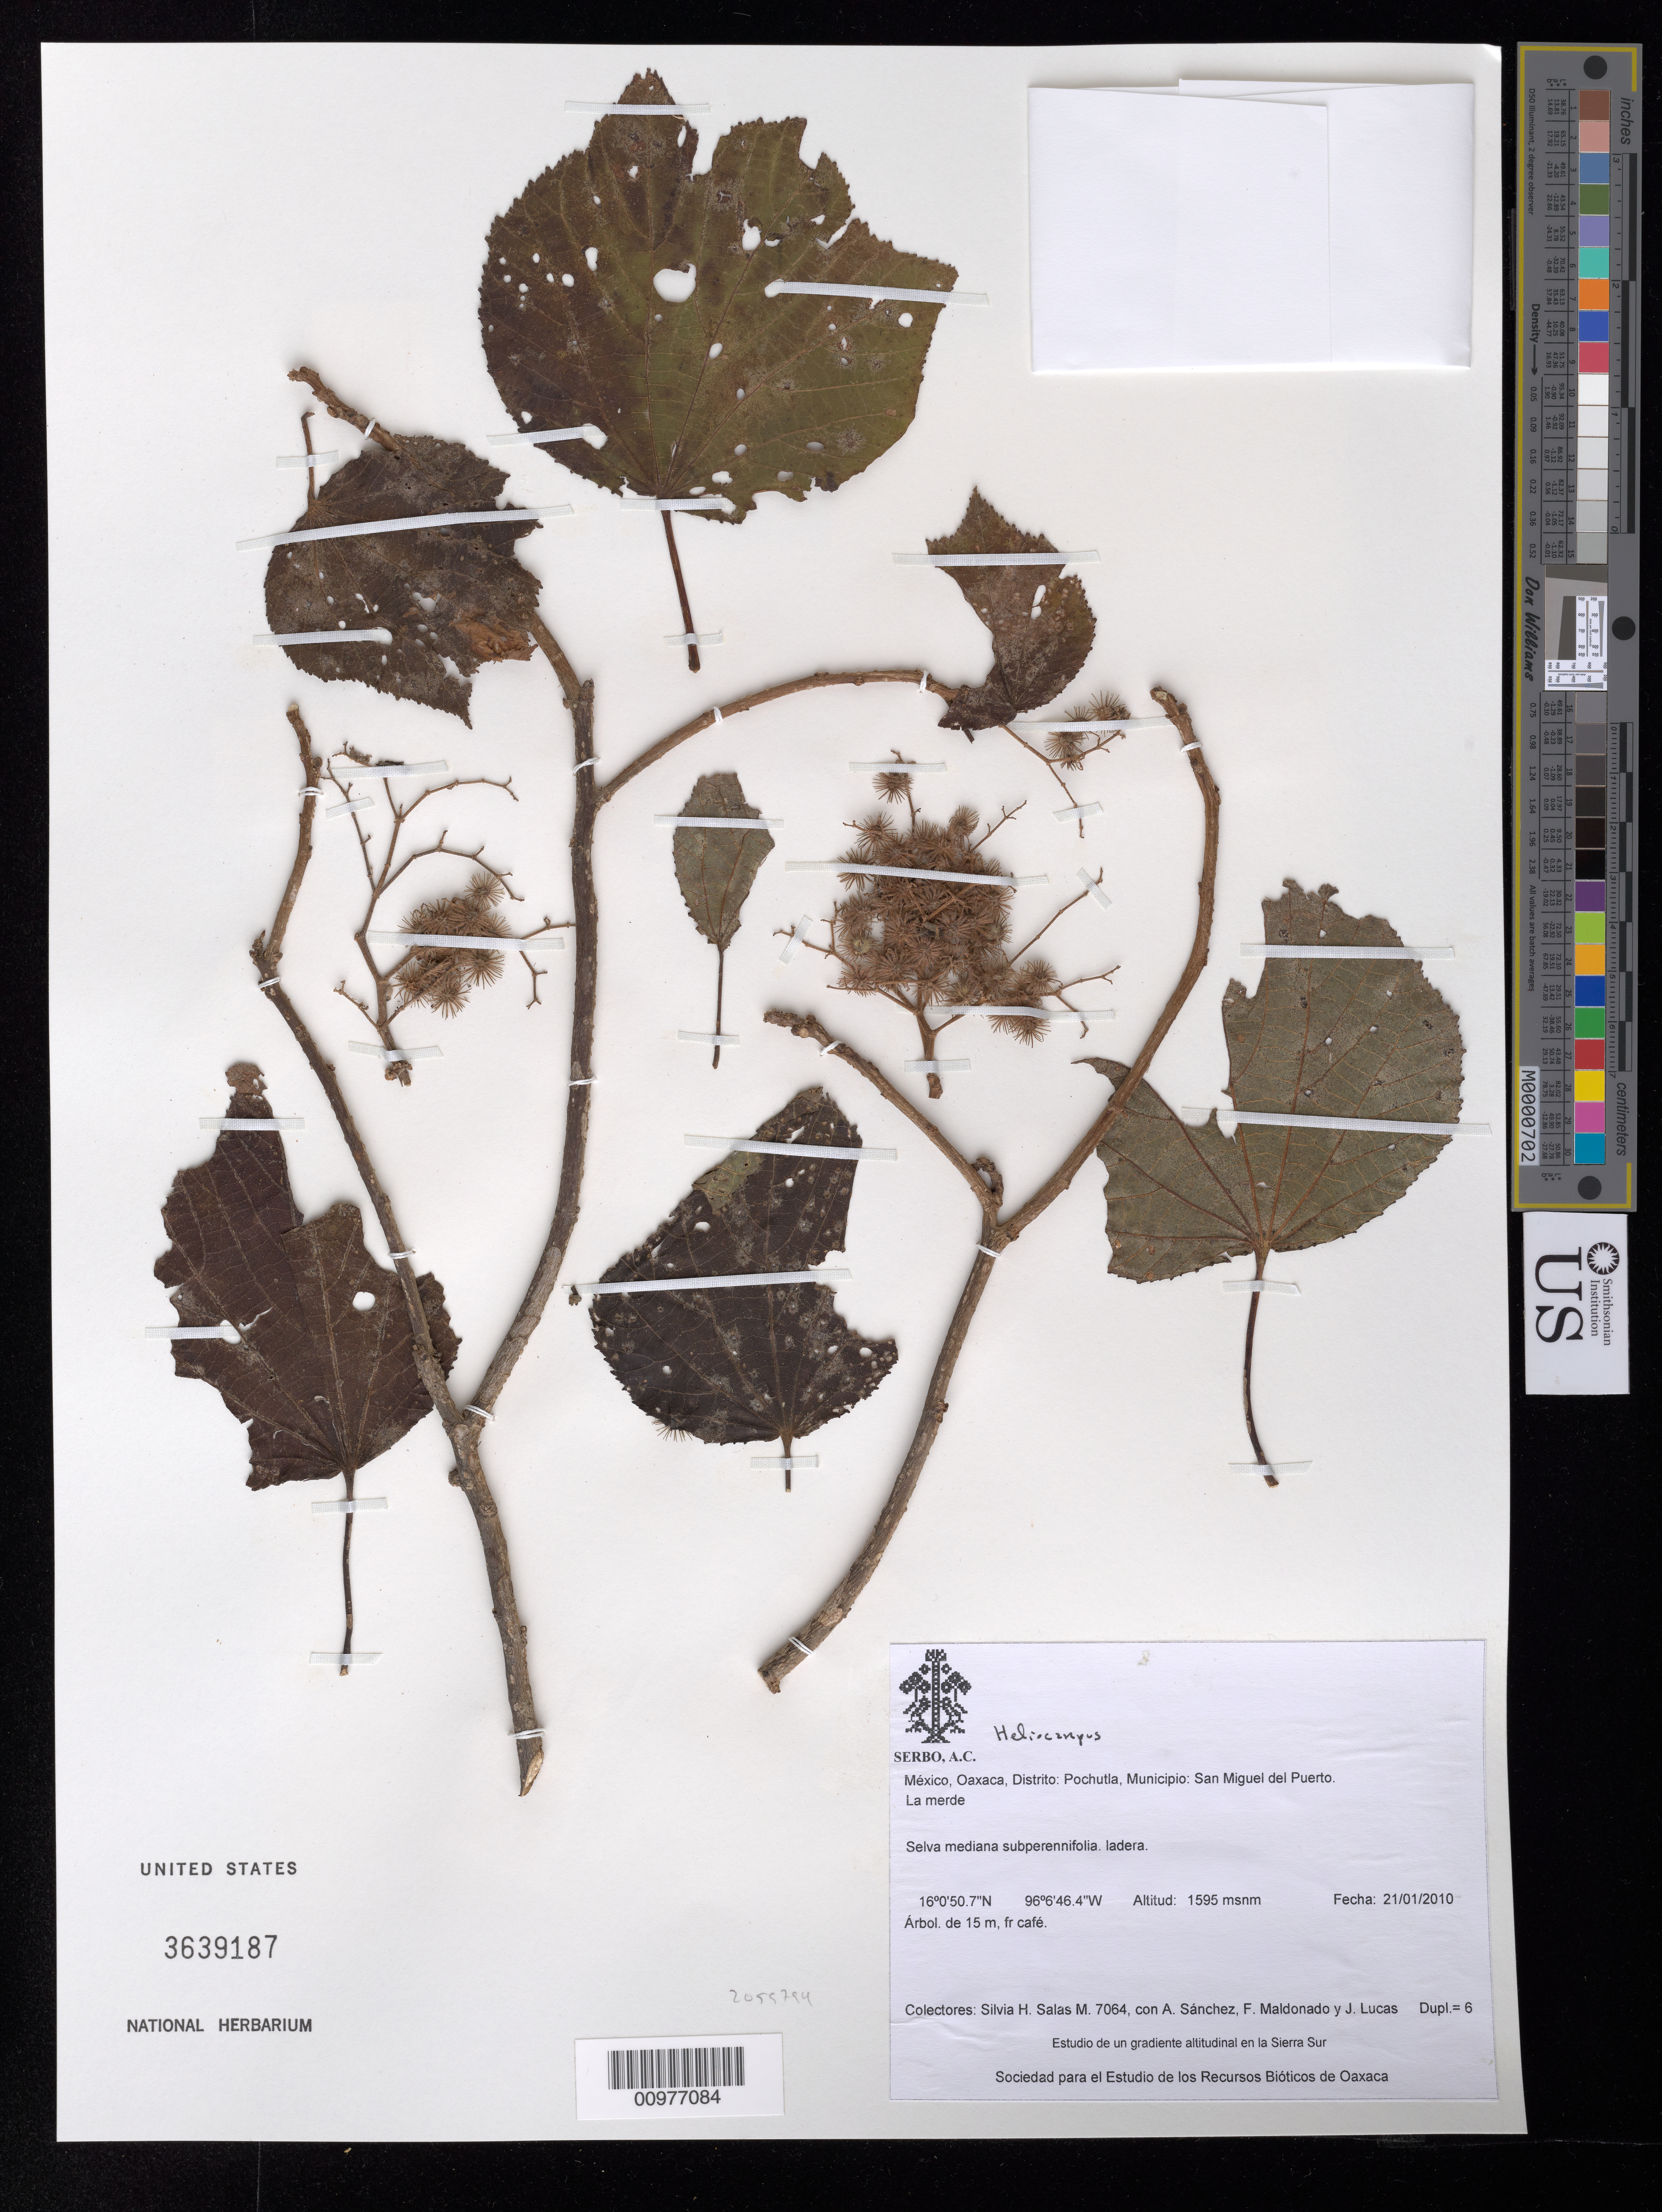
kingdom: Plantae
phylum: Tracheophyta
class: Magnoliopsida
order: Malvales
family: Malvaceae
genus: Heliocarpus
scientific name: Heliocarpus donnellsmithii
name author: Rose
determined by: Dorr, Laurence J., Curator (BOT), Smithsonian Institution - National Museum of Natural History (UNITED STATES)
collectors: S. Salas M. et al.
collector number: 7064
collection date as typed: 21/01/2010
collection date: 2010-01-21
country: Mexico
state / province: Oaxaca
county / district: Pochutla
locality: Municipio: San Miguel del Puerto. La merde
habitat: selva mediana subperennifolia. ladera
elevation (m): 1595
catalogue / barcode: US 3639187